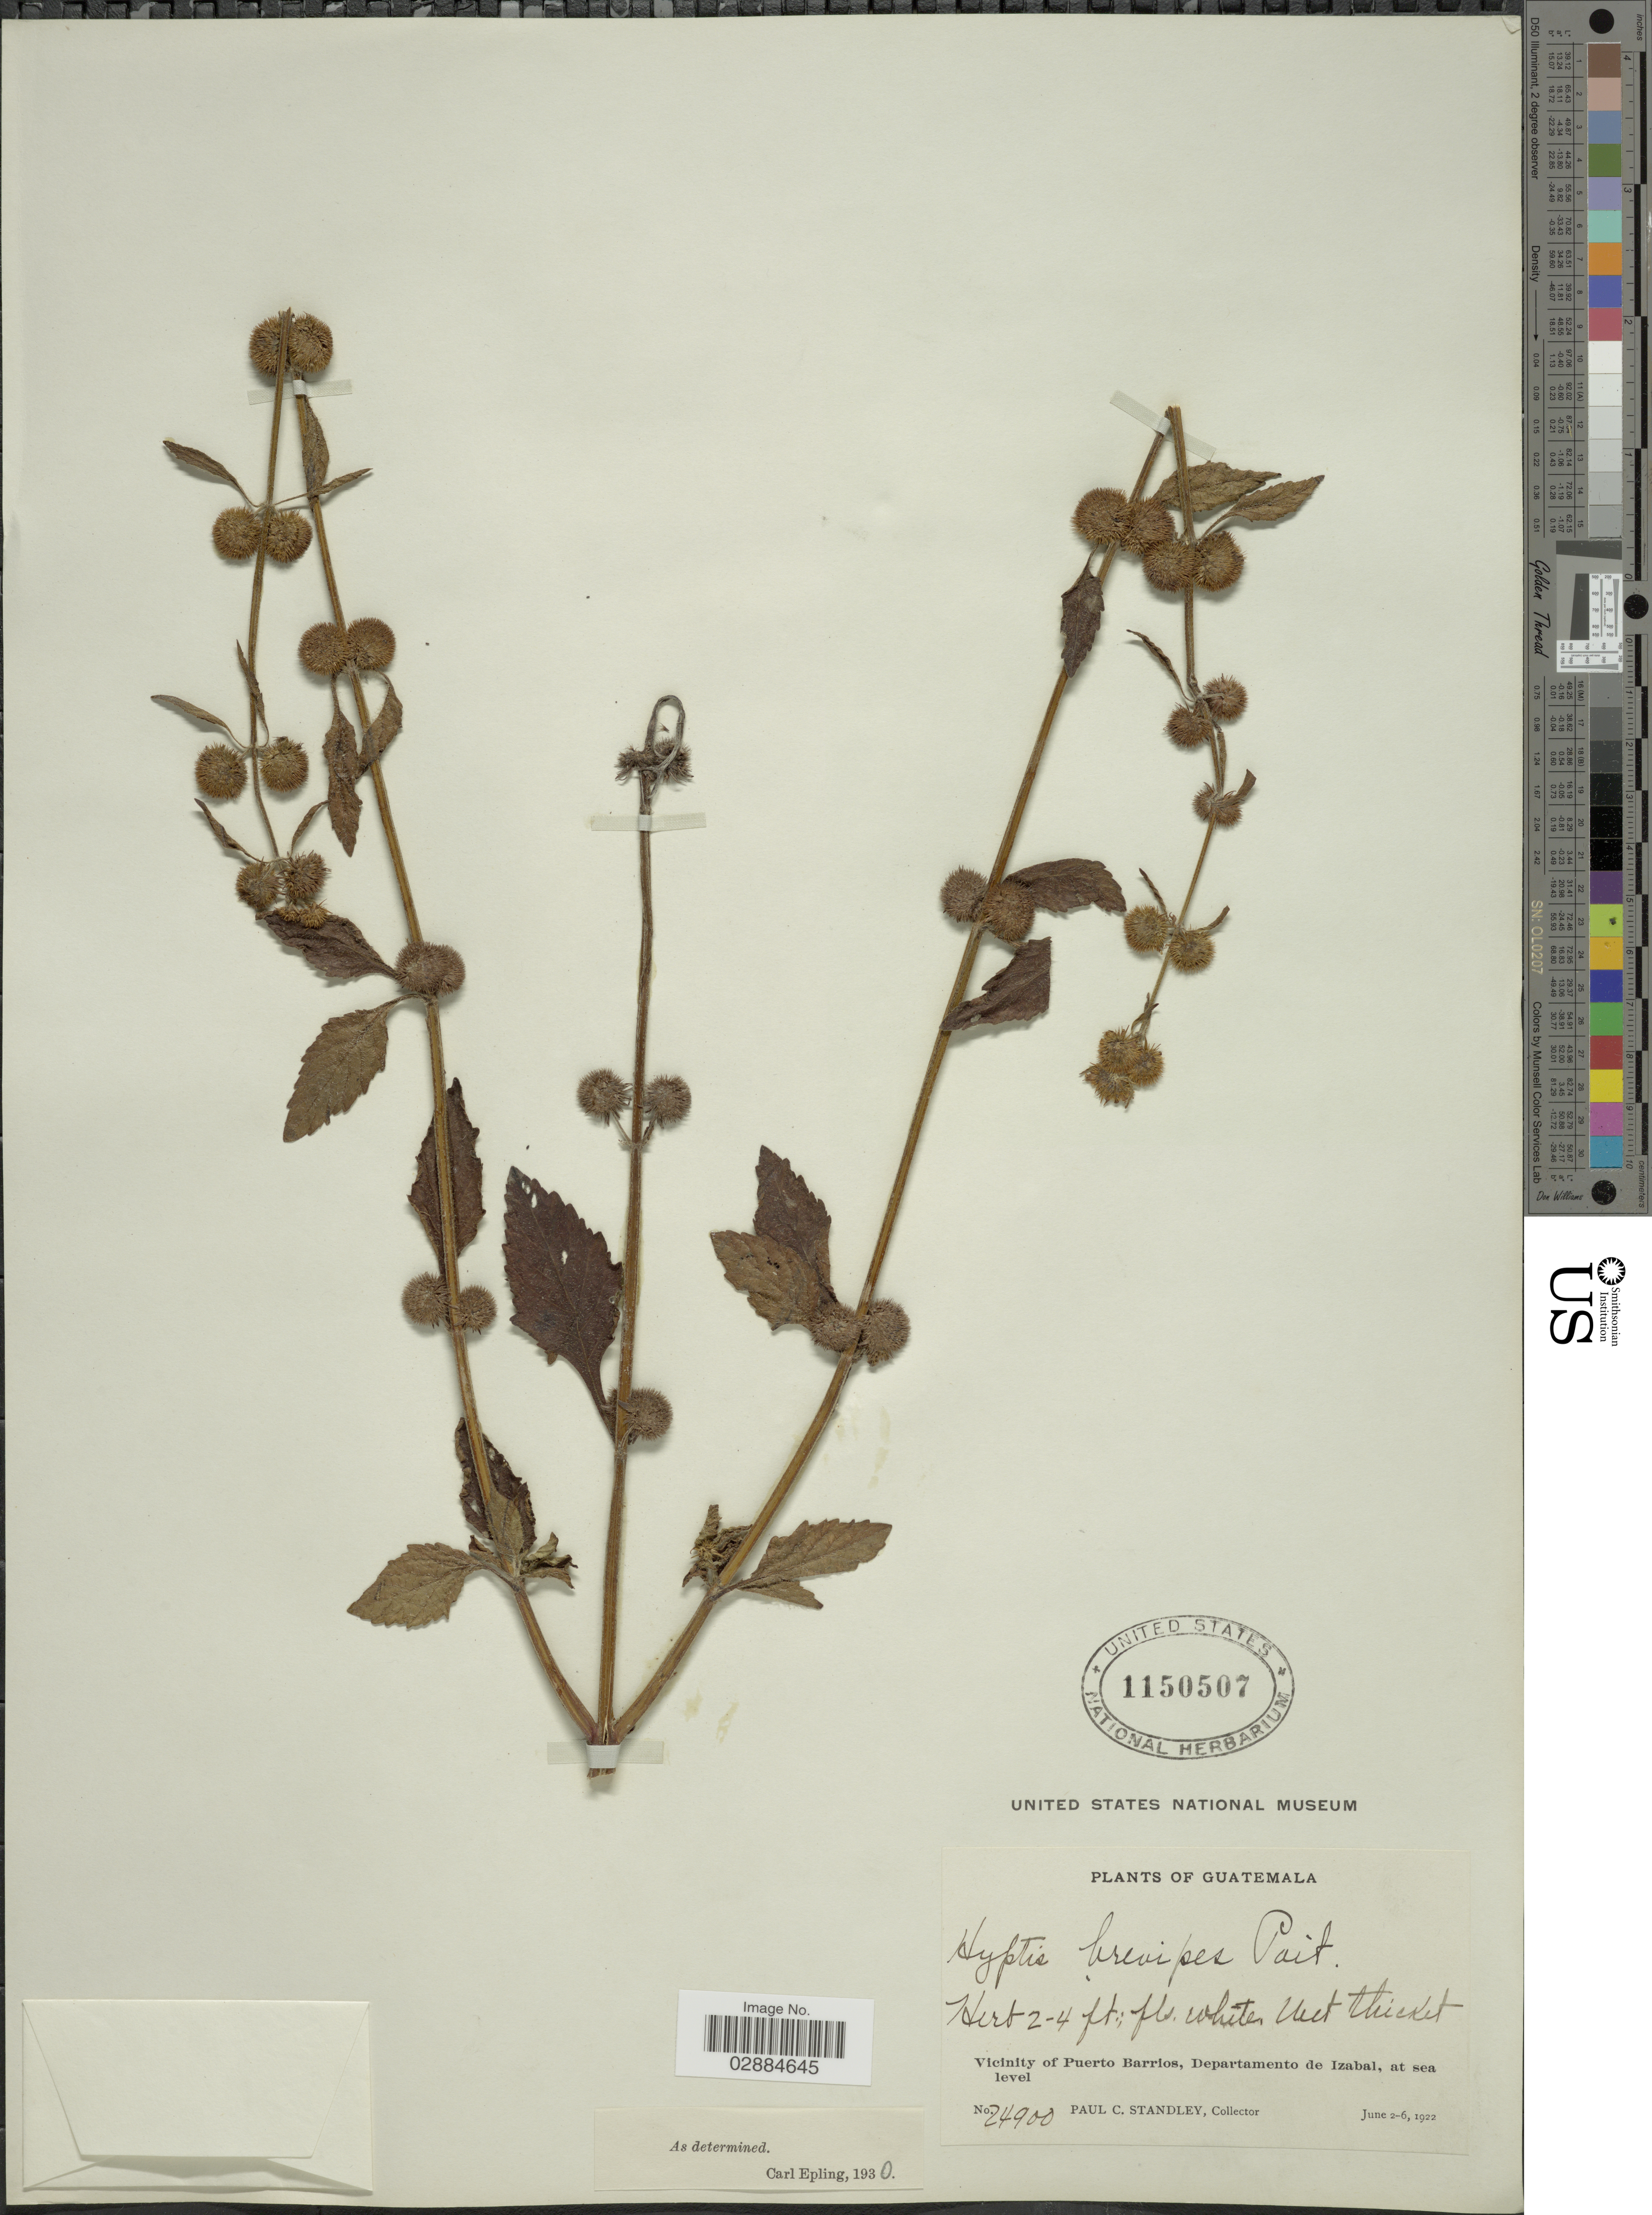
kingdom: Plantae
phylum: Tracheophyta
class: Magnoliopsida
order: Lamiales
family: Lamiaceae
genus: Hyptis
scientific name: Hyptis brevipes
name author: Poit.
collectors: P. C. Standley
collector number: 24900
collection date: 1922-06-02/1922-06-06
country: Guatemala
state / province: Izabal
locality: Vicinity of Puerto Barrios, Departamento de Izabal.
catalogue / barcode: US 1150507